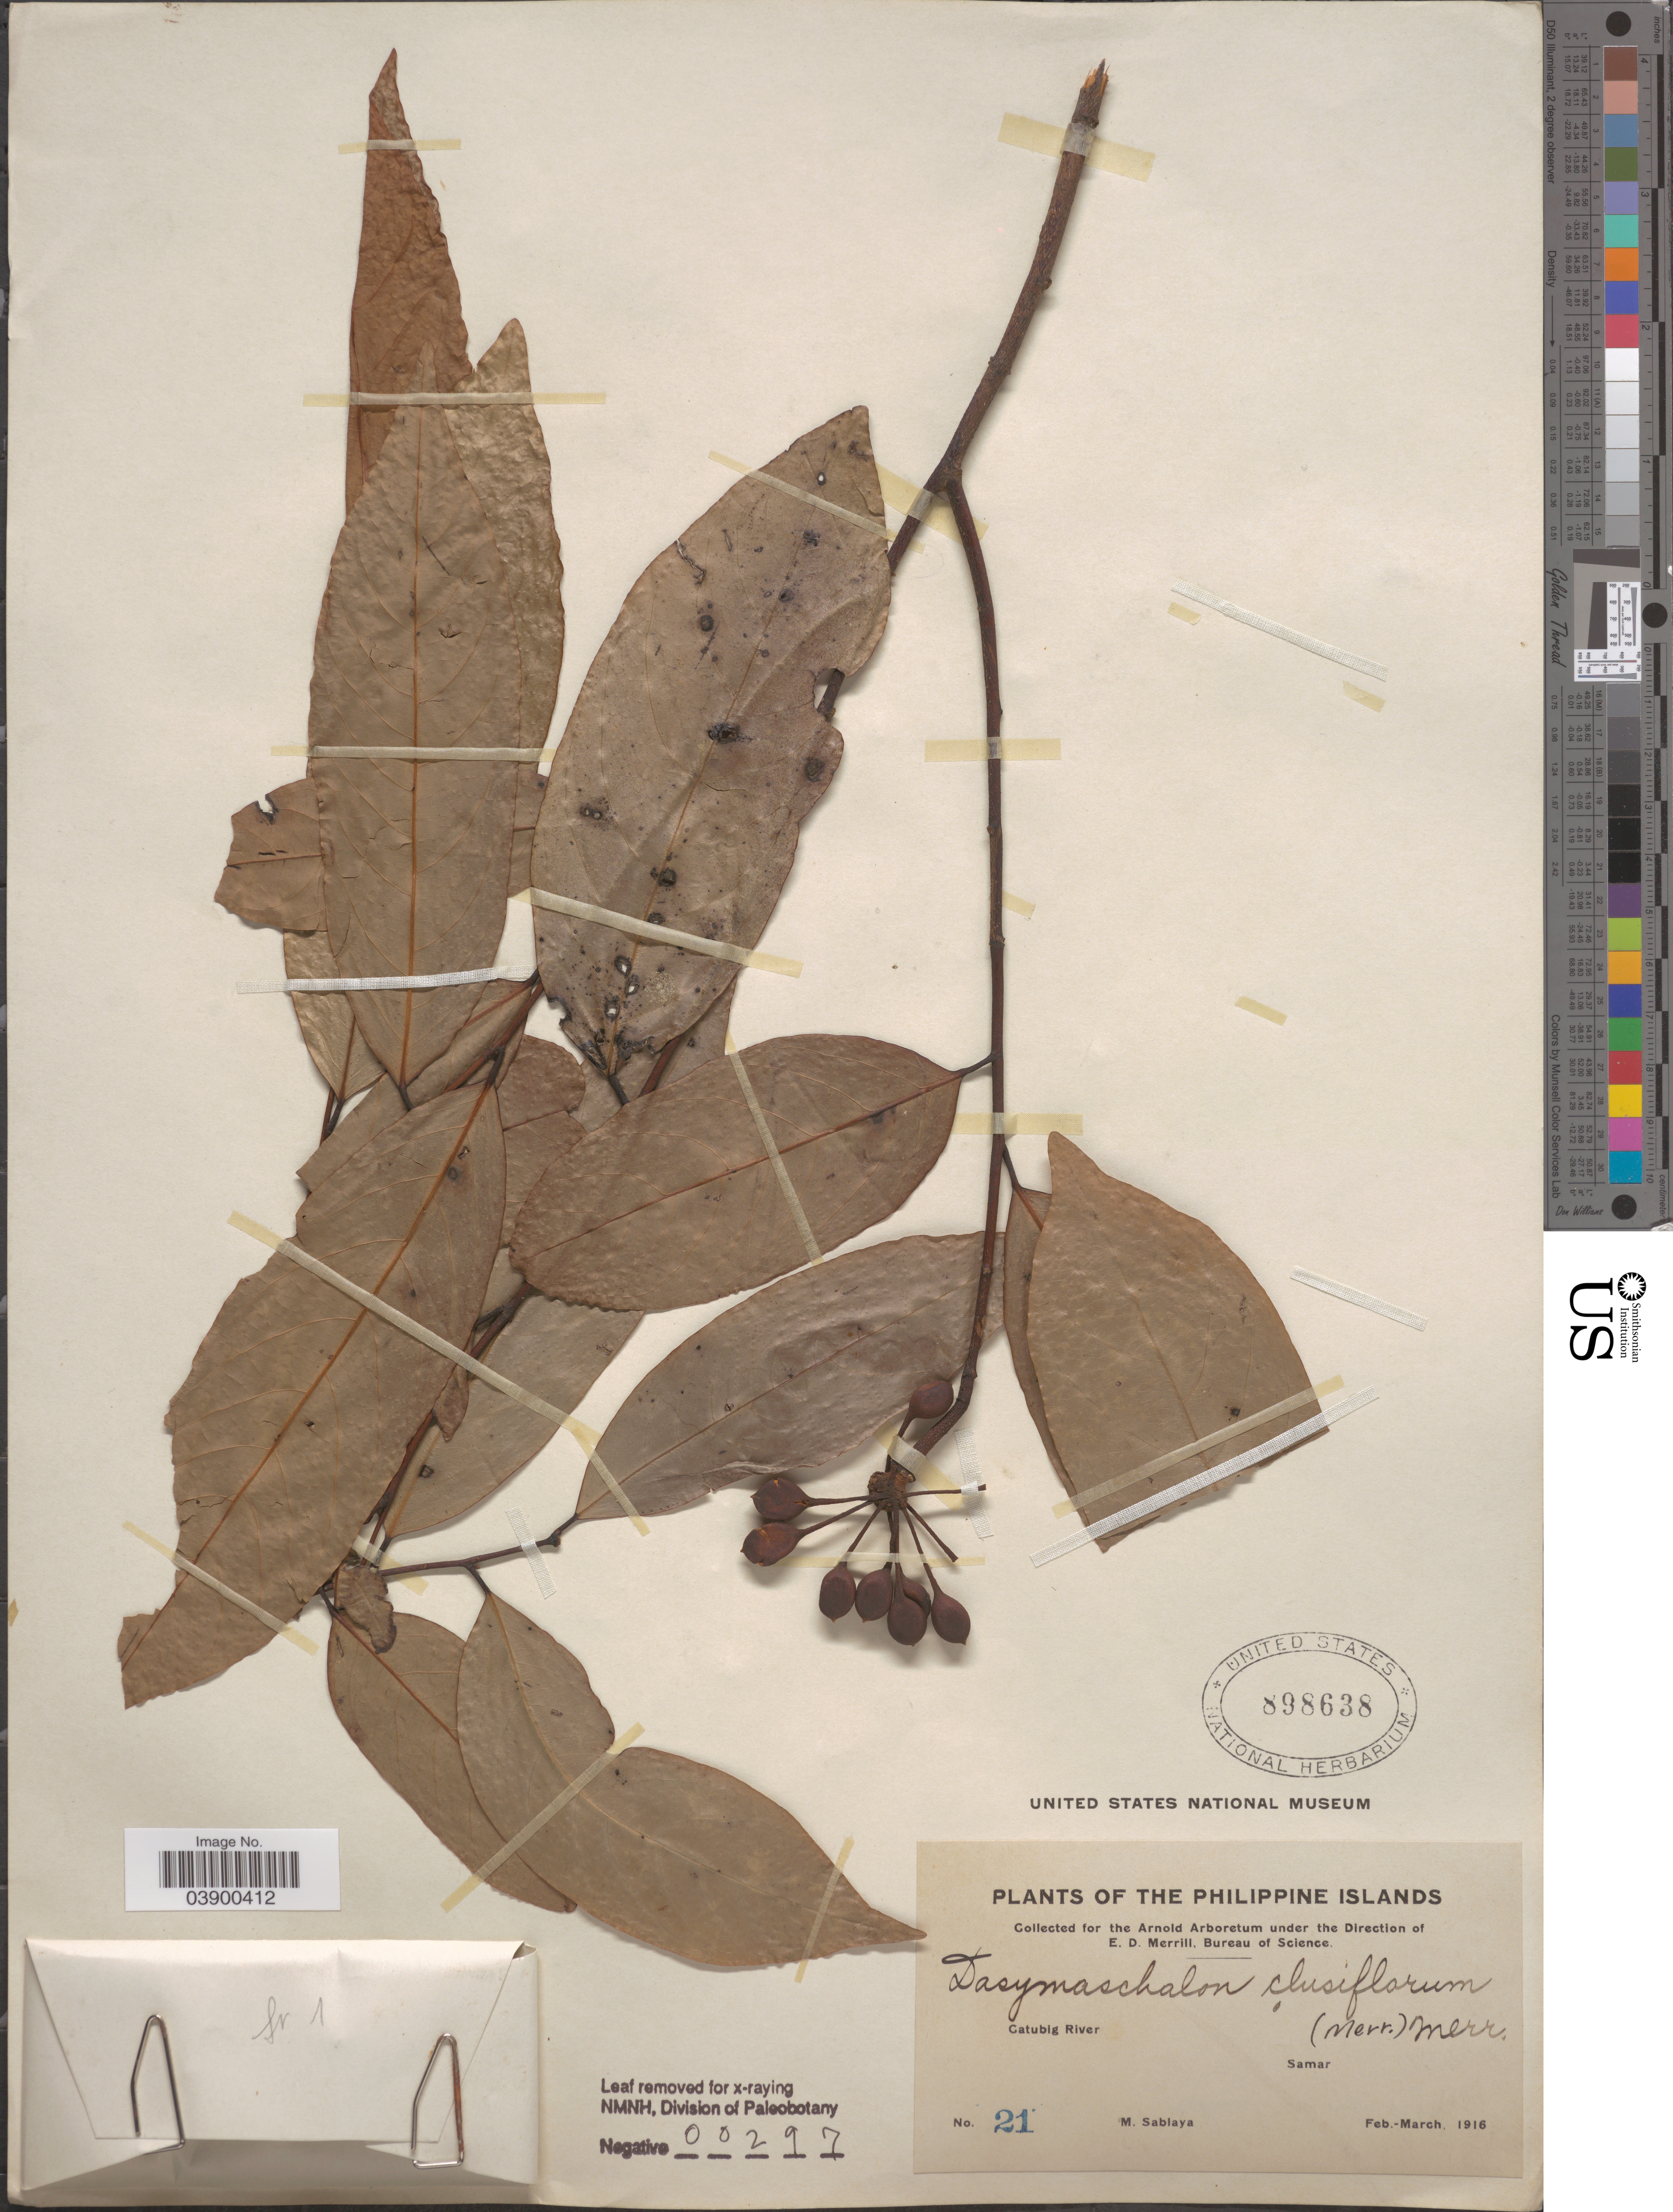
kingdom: Plantae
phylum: Tracheophyta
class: Magnoliopsida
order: Magnoliales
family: Annonaceae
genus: Dasymaschalon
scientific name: Dasymaschalon clusiflorum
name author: (Merr.) Merr.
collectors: M. Sablaya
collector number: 21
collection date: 1916-02/1916-03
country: Philippines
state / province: Eastern Visayas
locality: Philippine Islands. Catubig River, Samar.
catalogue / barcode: US 898638